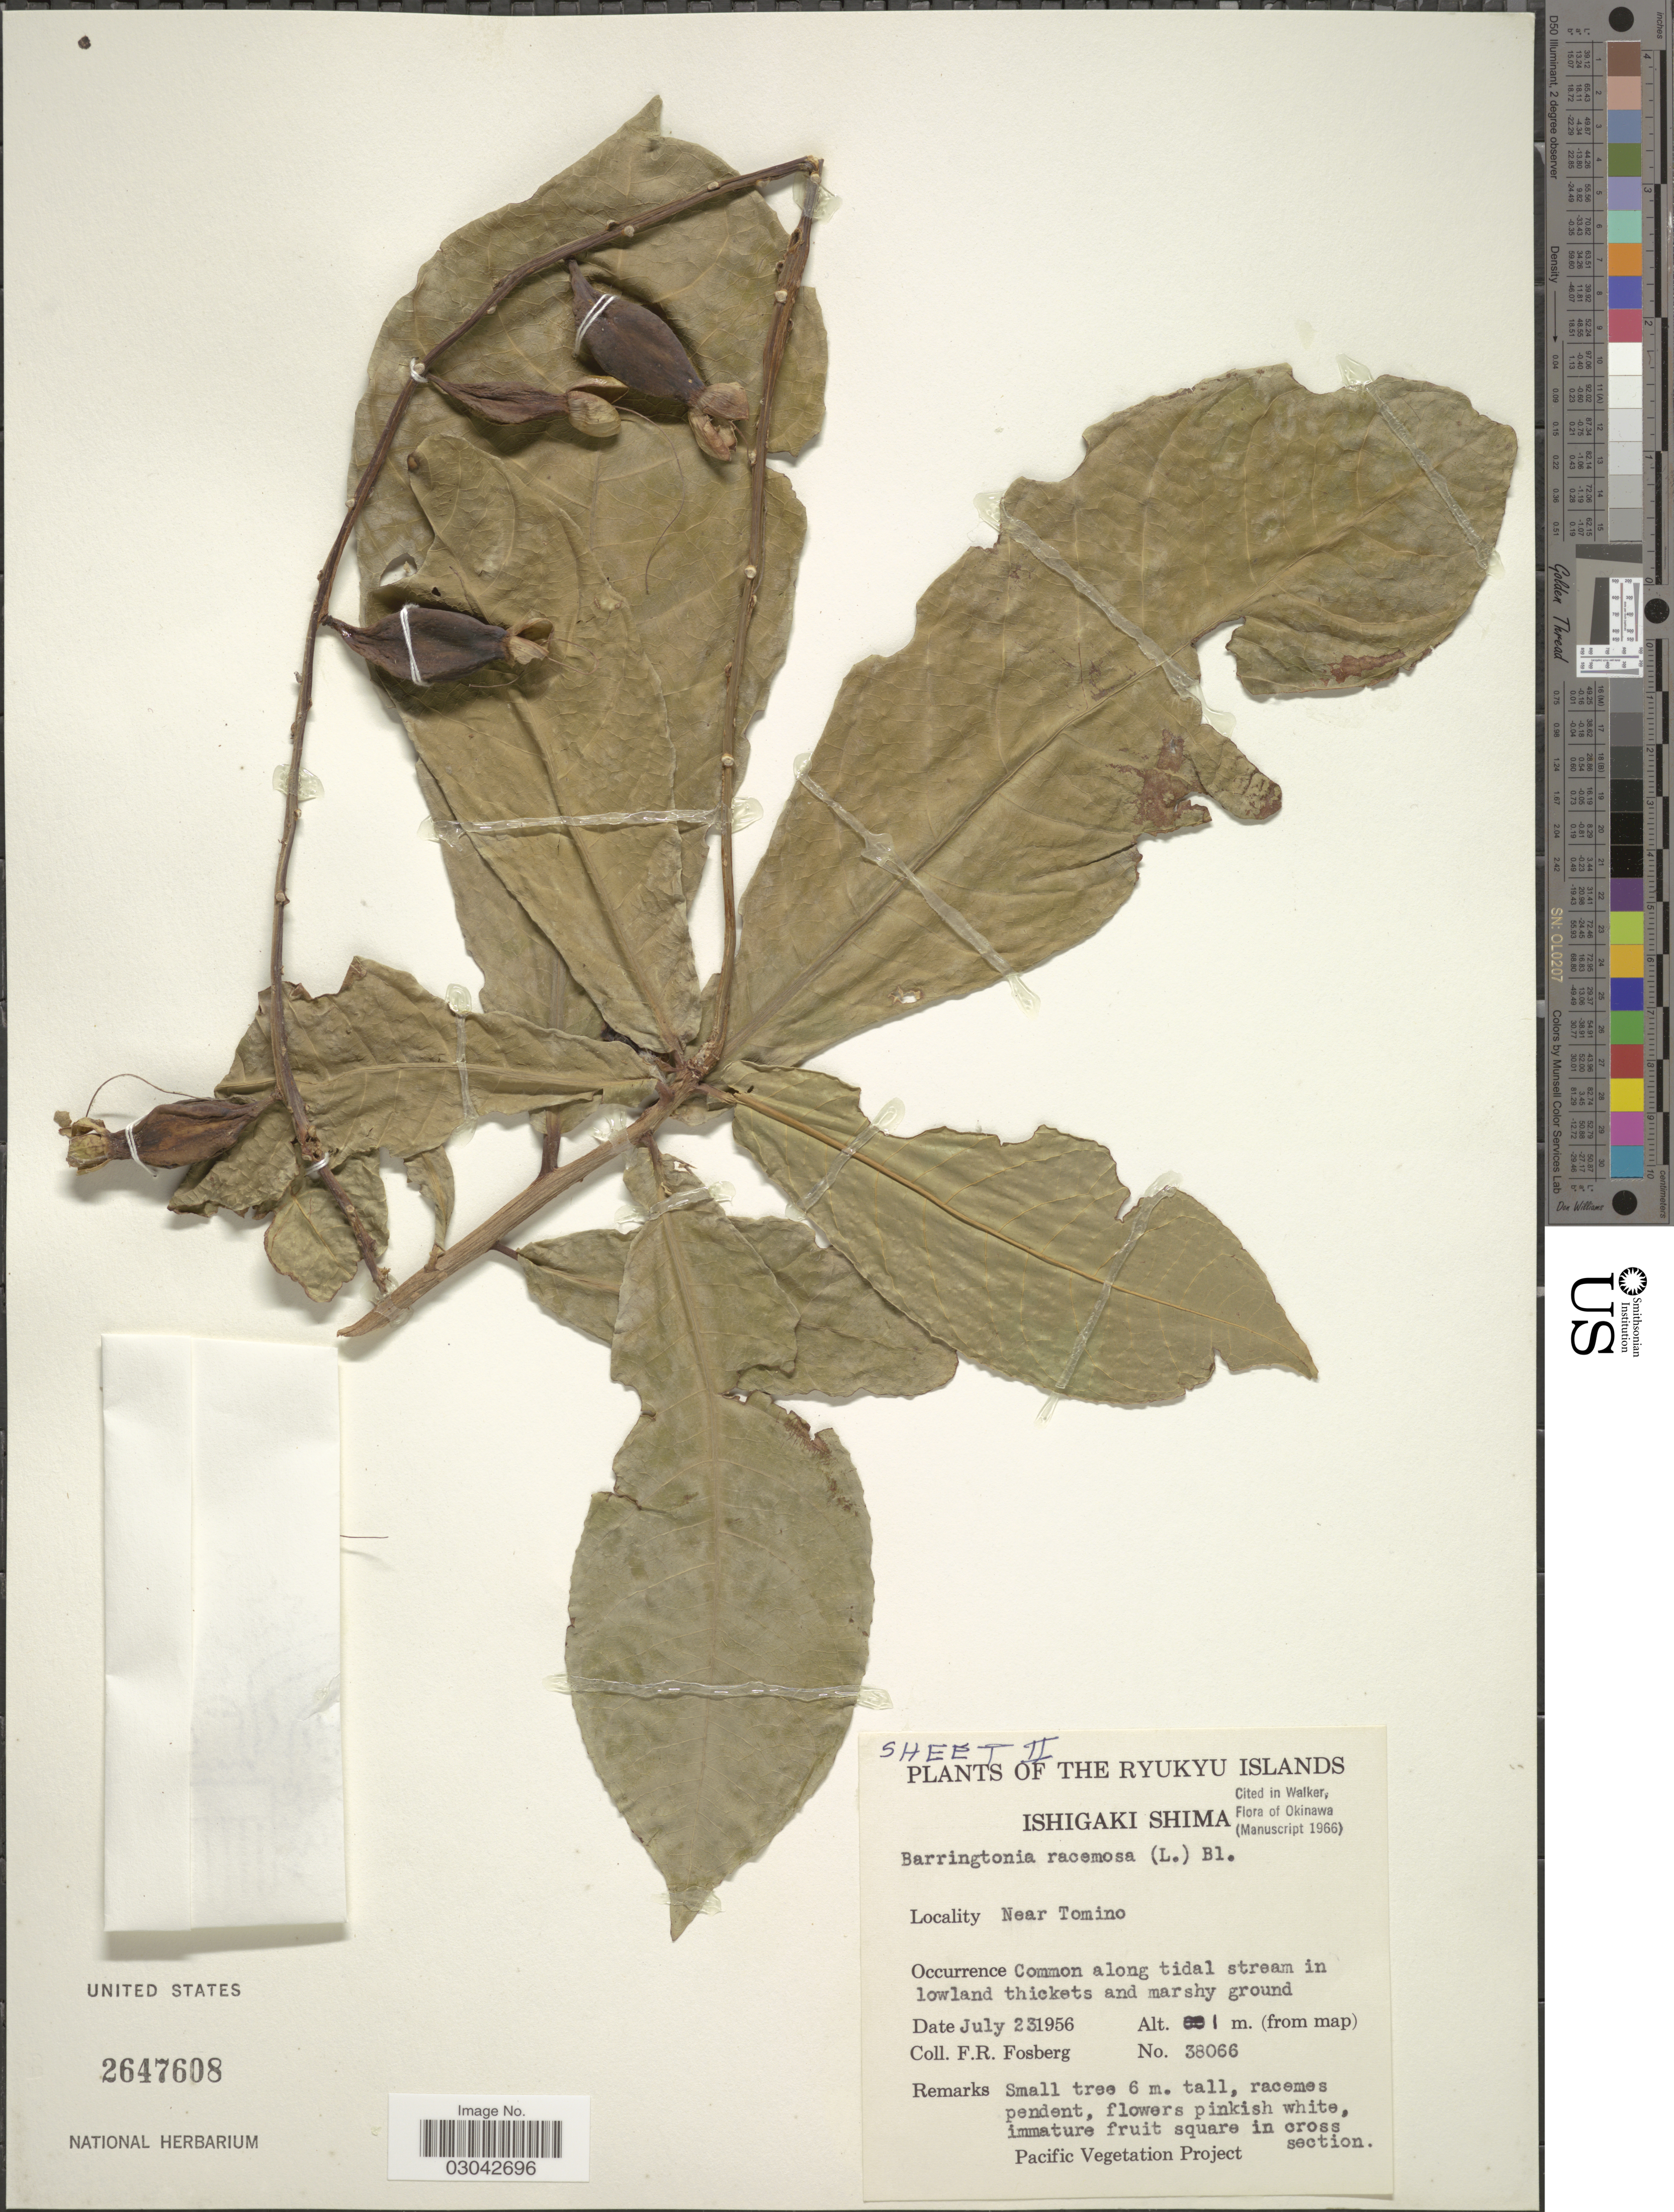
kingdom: Plantae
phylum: Tracheophyta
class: Magnoliopsida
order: Ericales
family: Lecythidaceae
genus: Barringtonia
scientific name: Barringtonia racemosa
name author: (L.) Spreng.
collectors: F. R. Fosberg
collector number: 38066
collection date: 1956-07-23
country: Japan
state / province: Okinawa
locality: Ryukyu Islands. Ishigaki Shima. Near Tomino.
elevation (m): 1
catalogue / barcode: US 2647608